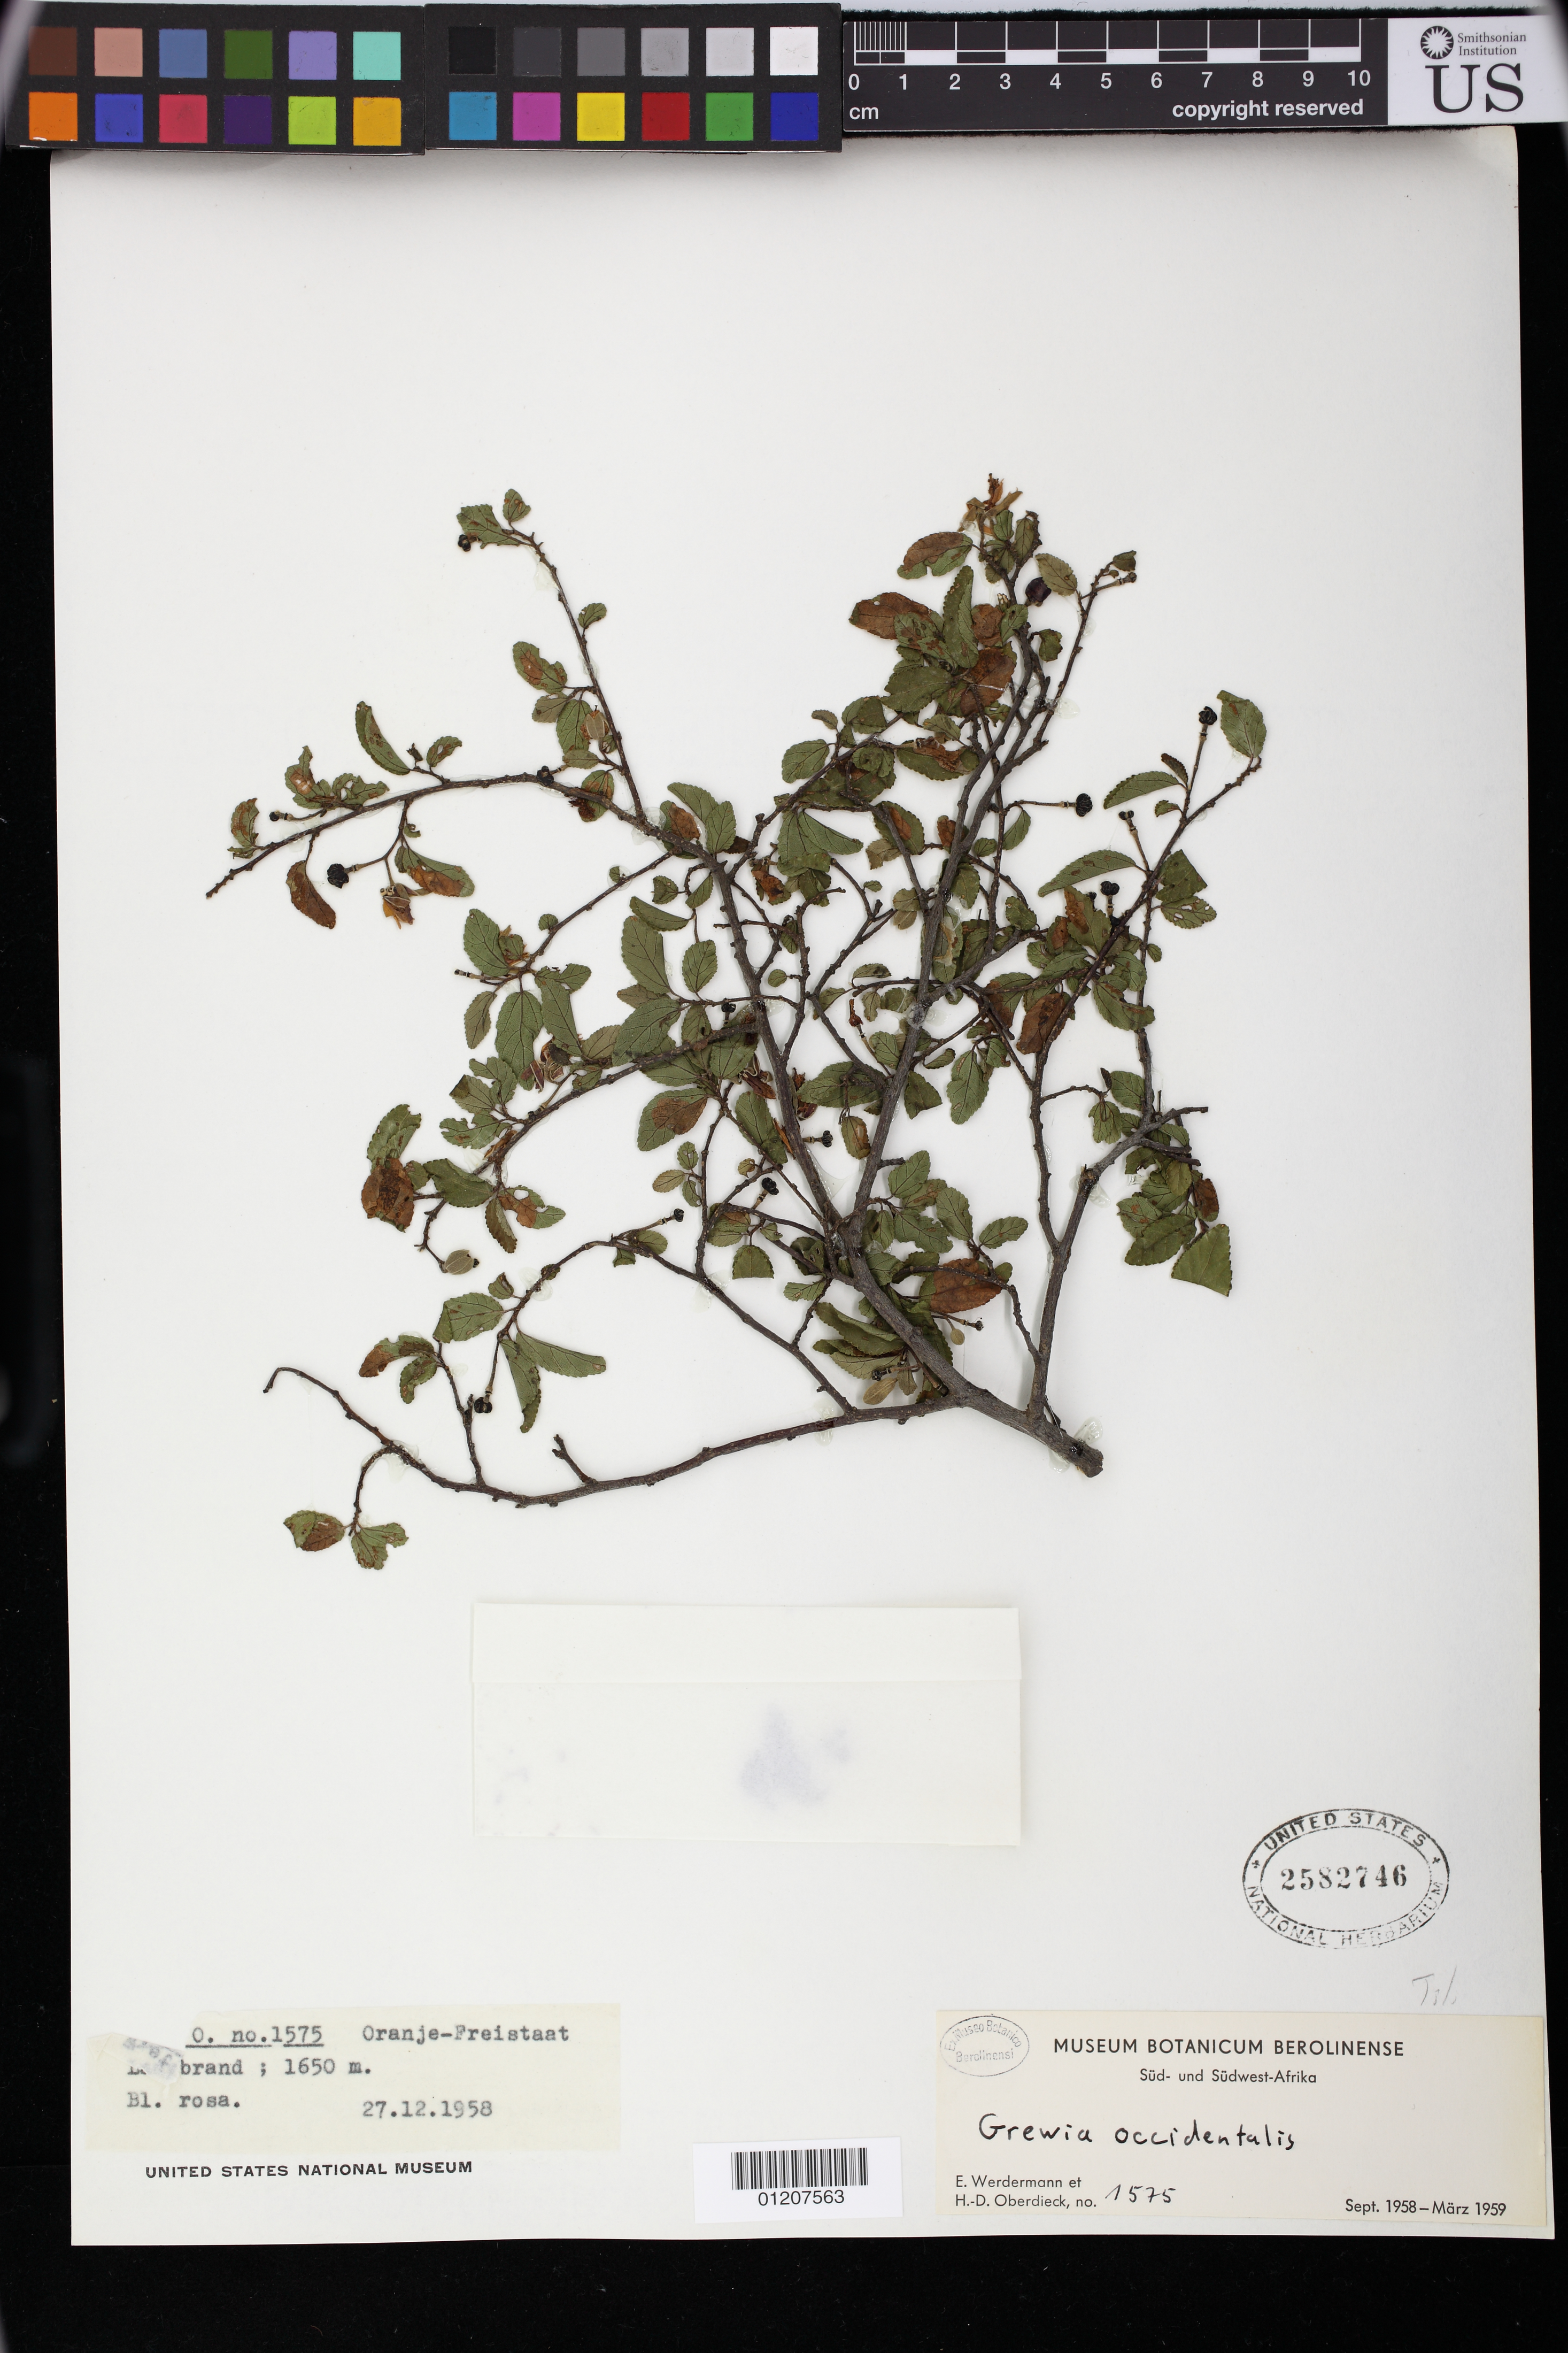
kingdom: Plantae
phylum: Tracheophyta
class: Magnoliopsida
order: Malvales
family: Malvaceae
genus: Grewia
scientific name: Grewia occidentalis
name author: L.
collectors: E. Werdermann & H. Oberdieck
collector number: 1575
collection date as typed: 27 Dec 1958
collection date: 1958-12-27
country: South Africa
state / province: Free State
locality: Oranje-Freistaat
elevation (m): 1650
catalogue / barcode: US 2582746